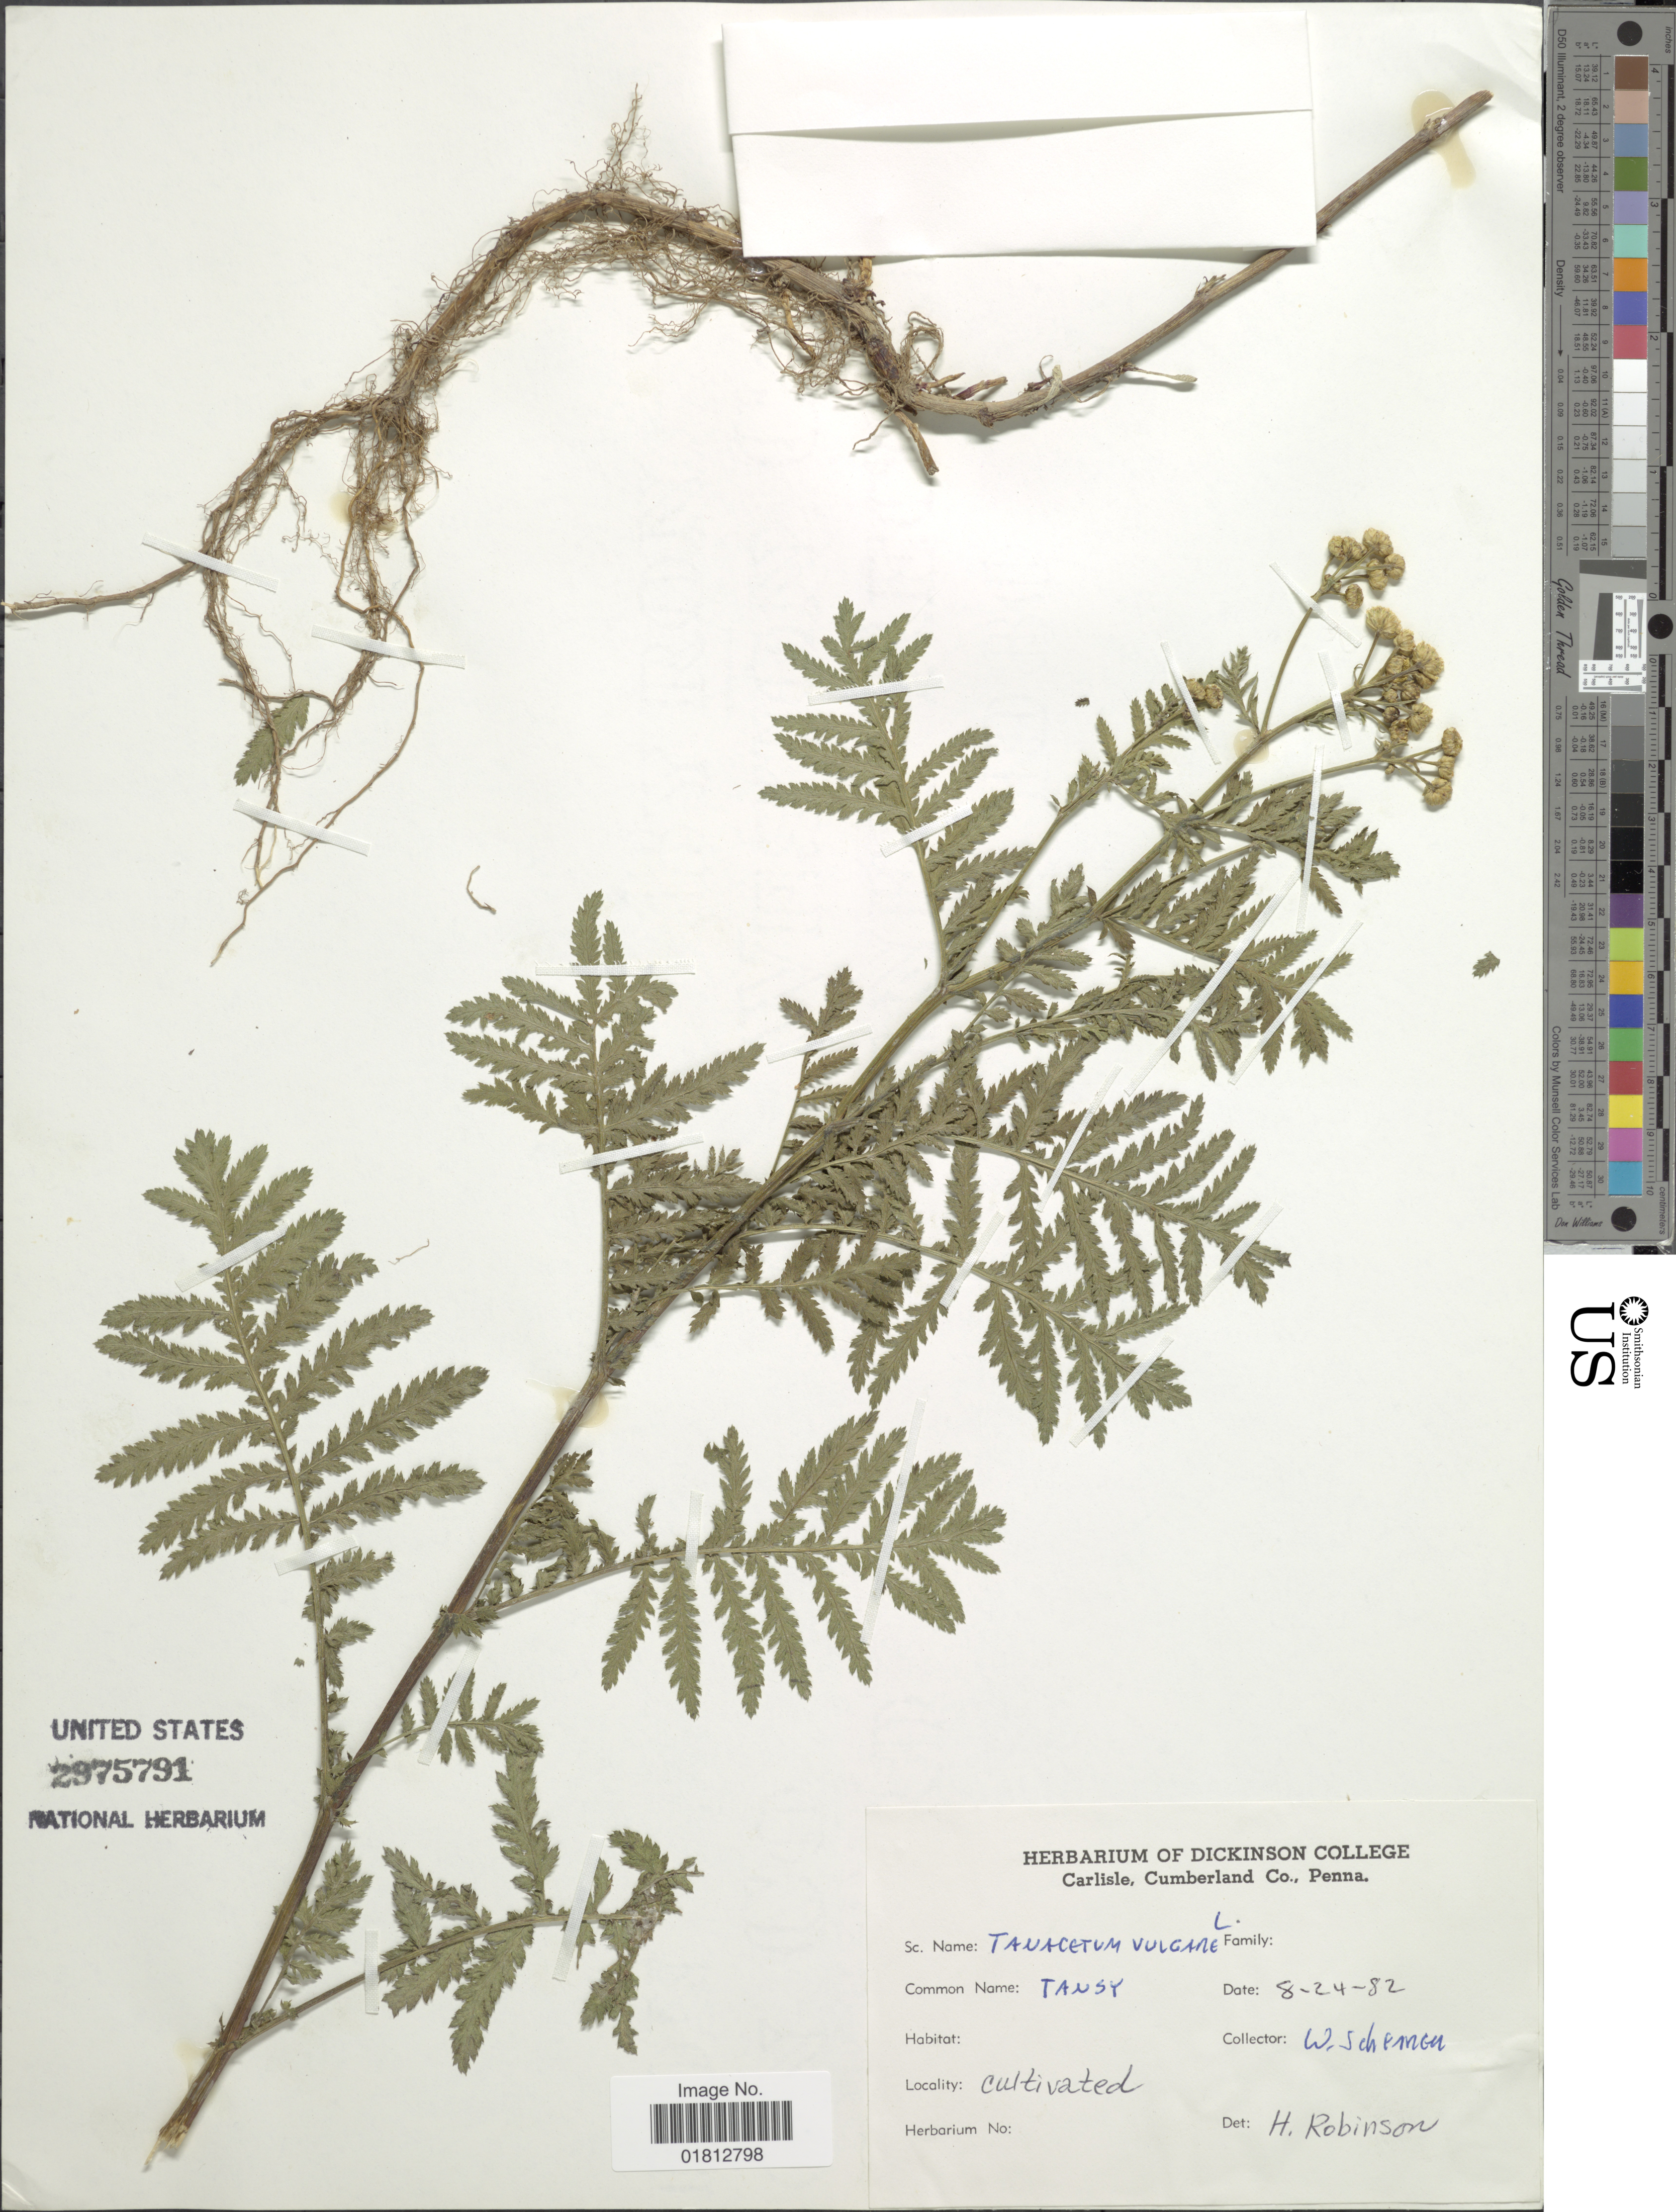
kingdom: Plantae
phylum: Tracheophyta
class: Magnoliopsida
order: Asterales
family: Asteraceae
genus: Tanacetum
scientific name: Tanacetum vulgare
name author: L.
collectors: W. Schenner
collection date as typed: Transcribed d/m/y: 24/8/82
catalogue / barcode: US 2975791